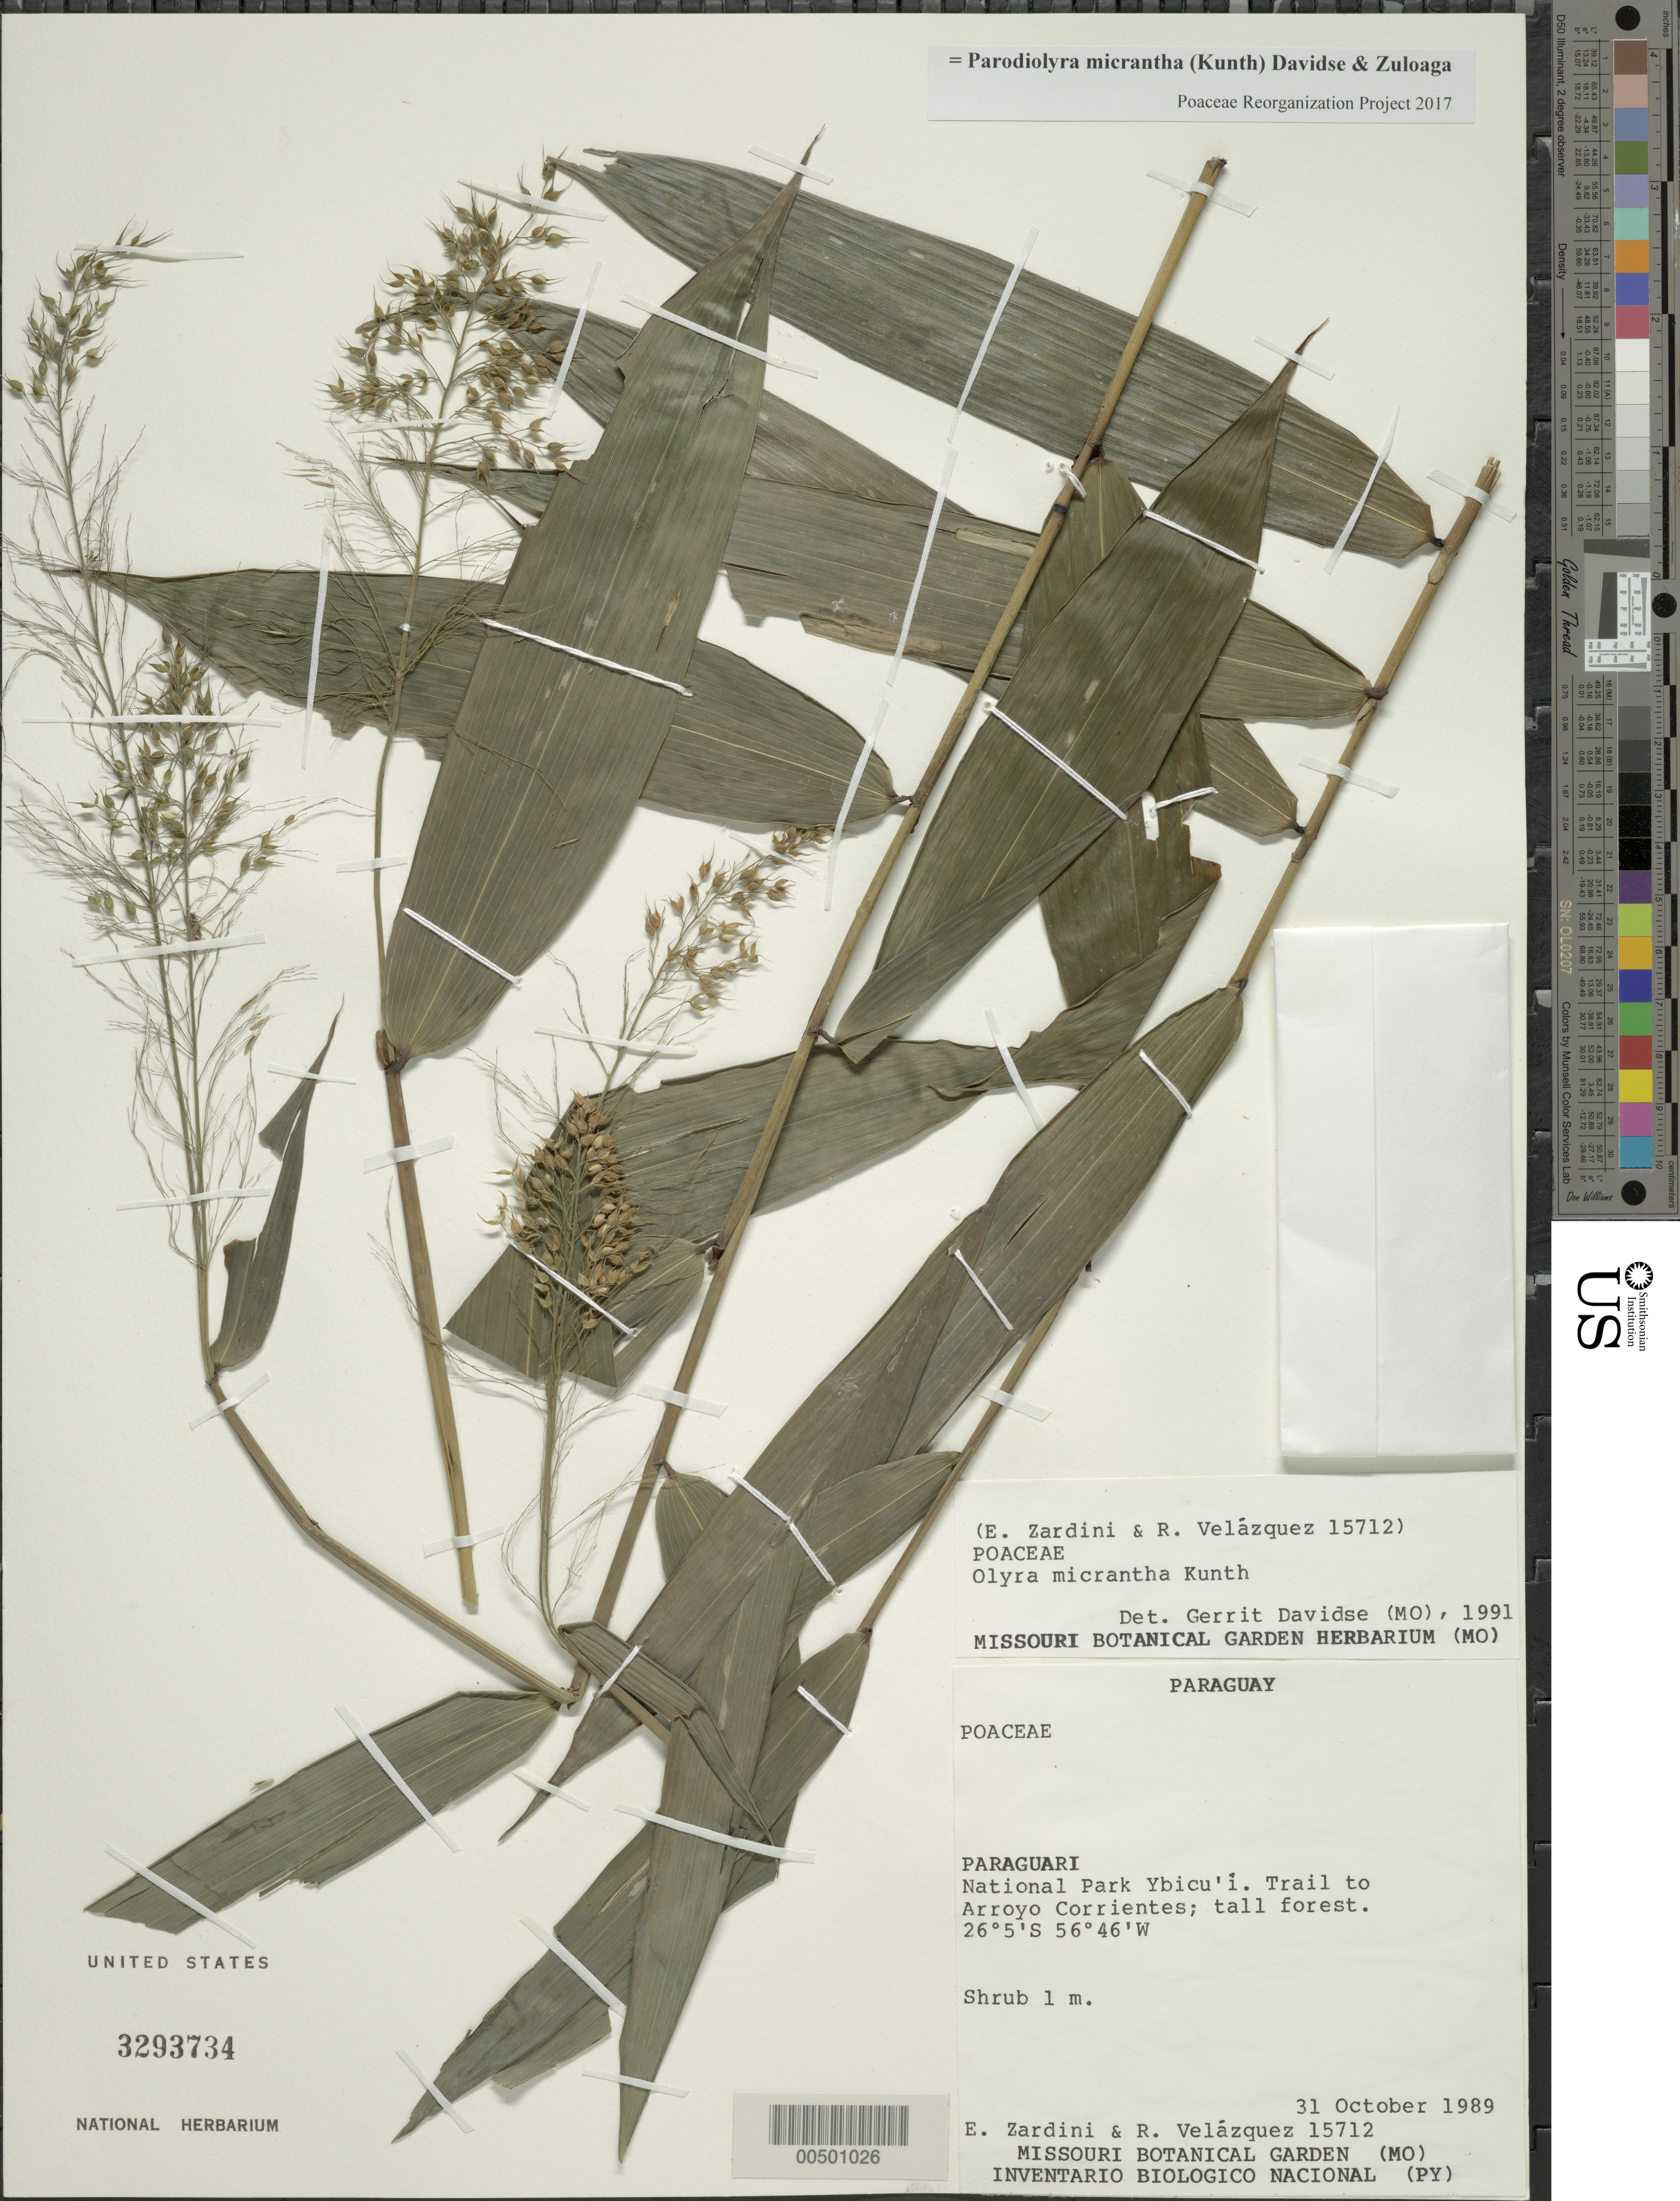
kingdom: Plantae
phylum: Tracheophyta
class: Liliopsida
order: Poales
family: Poaceae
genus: Parodiolyra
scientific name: Parodiolyra micrantha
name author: (Kunth) Davidse & Zuloaga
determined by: Poaceae Reorganization Project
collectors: E. M. Zardini & R. Velasquez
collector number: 15712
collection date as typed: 31 Oct 1989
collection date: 1989-10-31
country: Paraguay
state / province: Paraguarí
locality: National park ybicu'i. trail to arroyo corrientes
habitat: Tall forest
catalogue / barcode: US 3293734